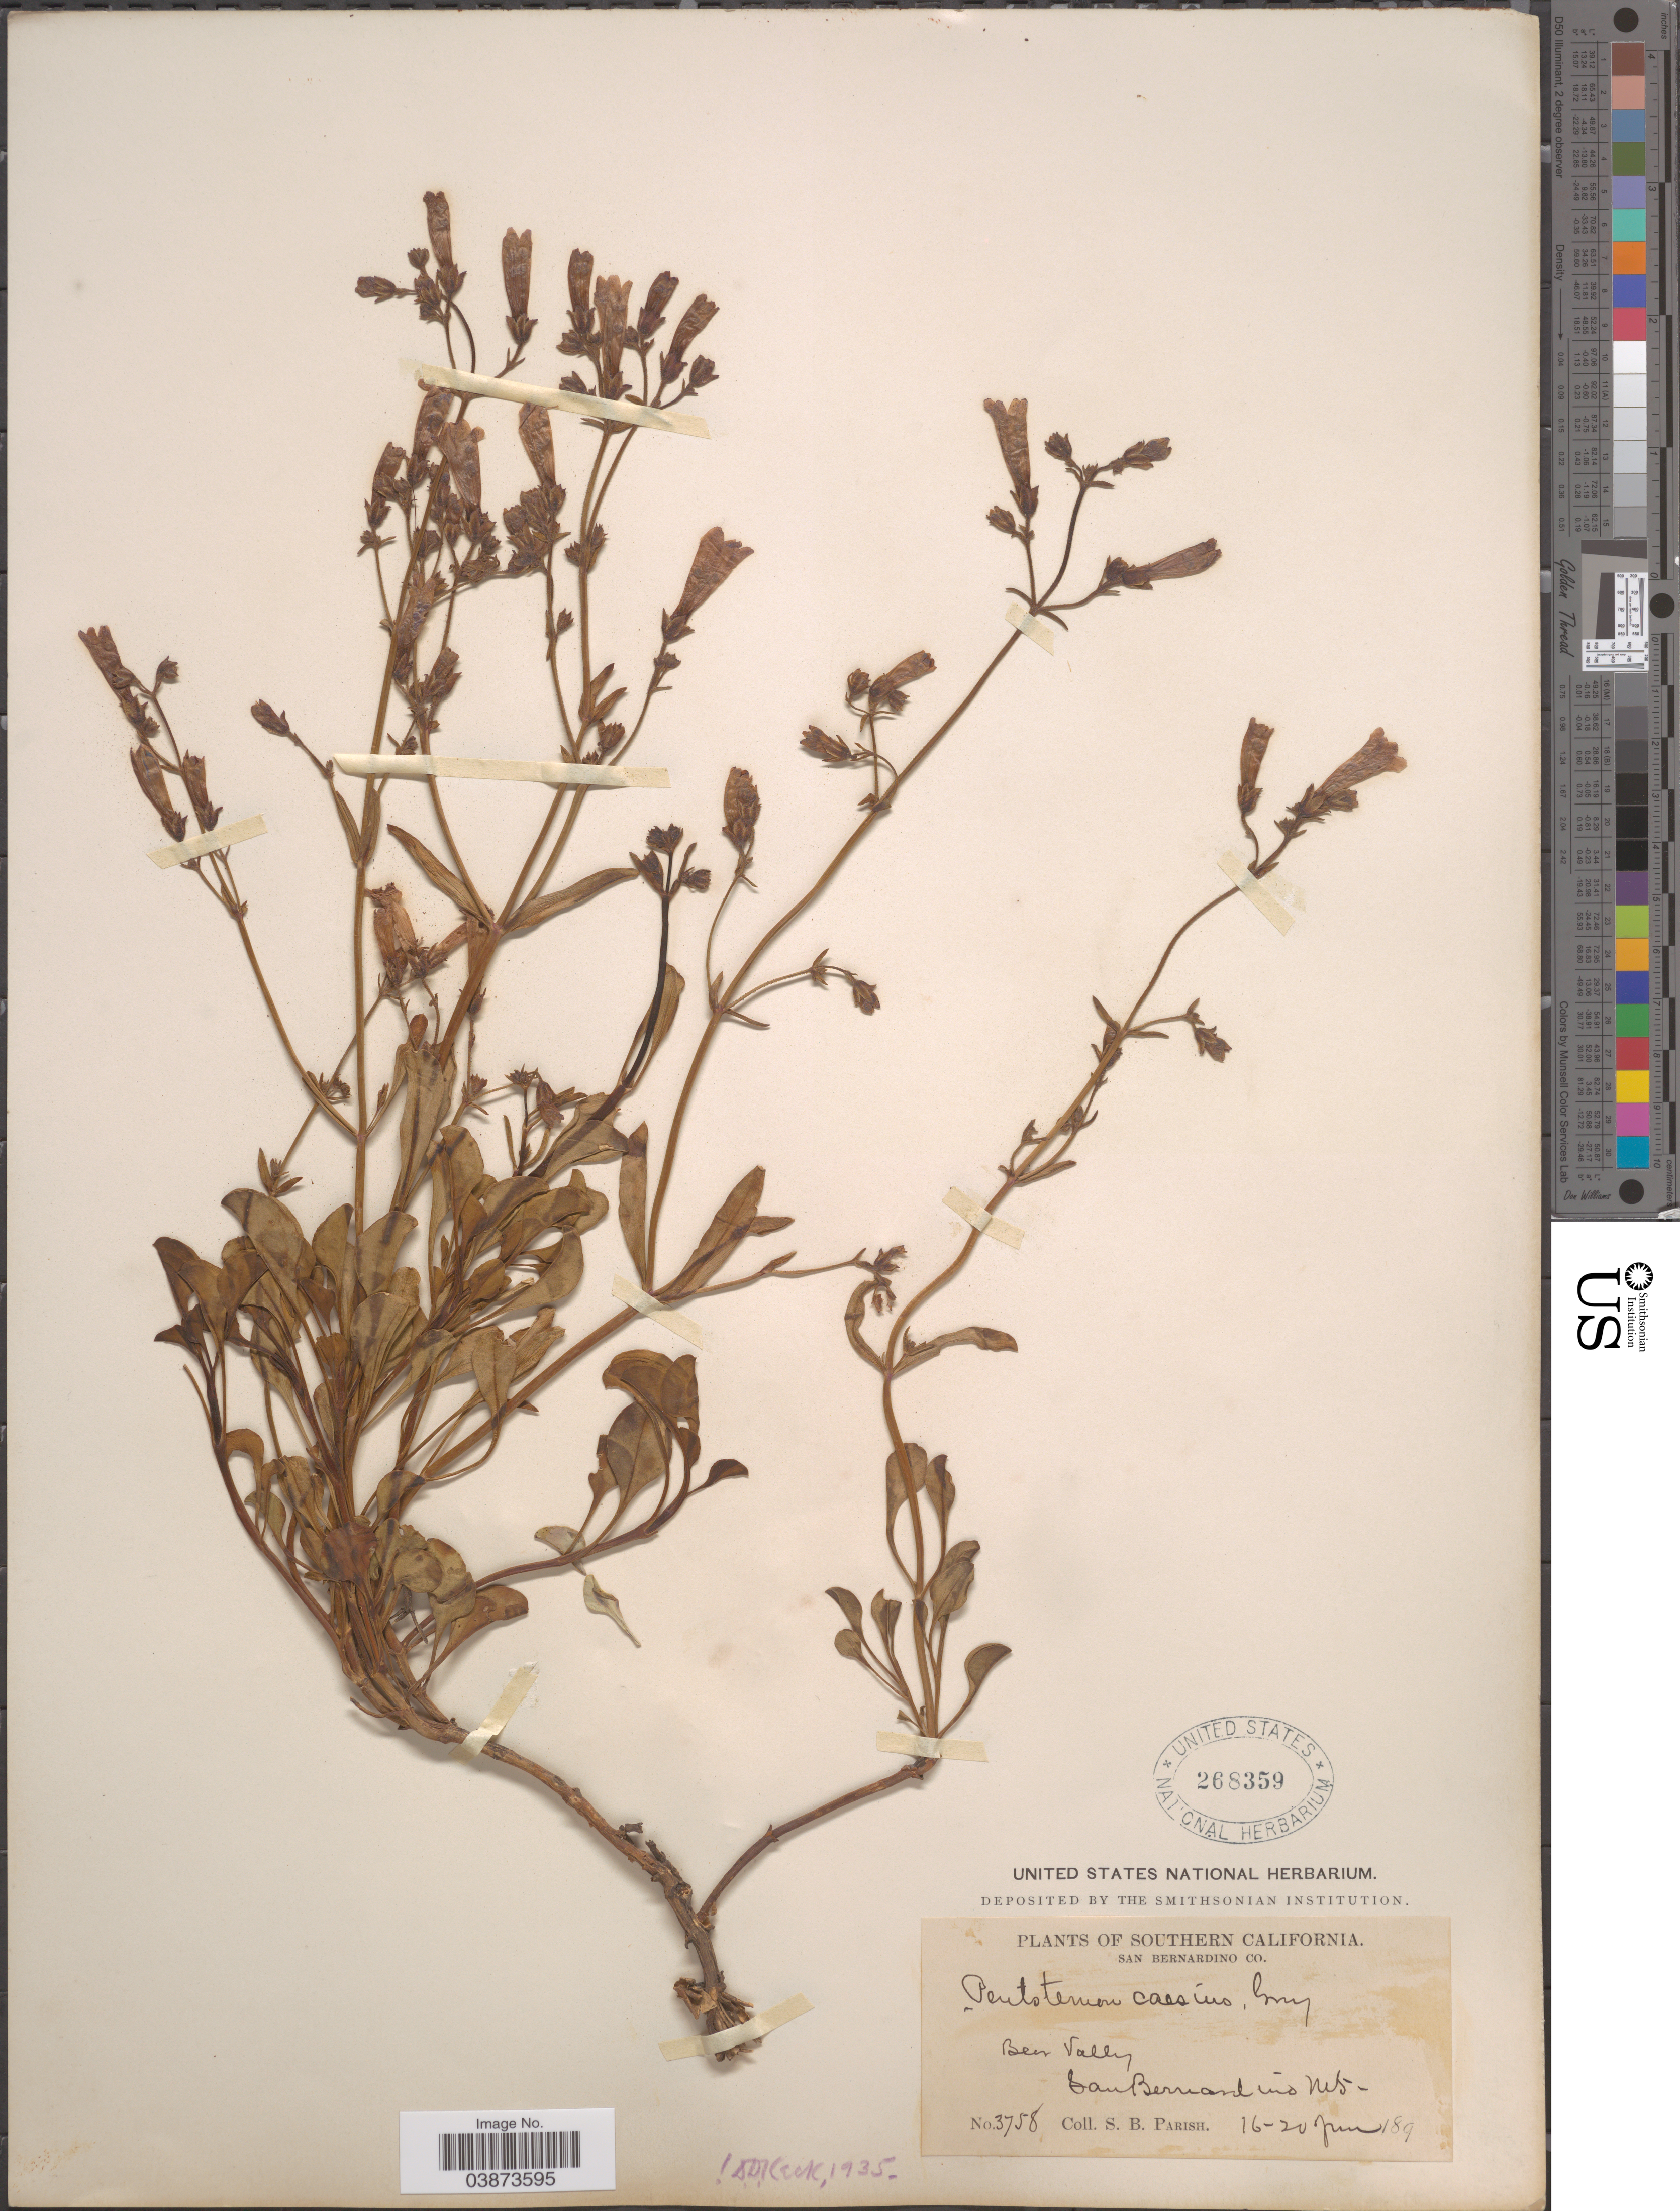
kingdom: Plantae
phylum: Tracheophyta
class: Magnoliopsida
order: Lamiales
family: Plantaginaceae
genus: Penstemon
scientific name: Penstemon caesius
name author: A. Gray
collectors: S. B. Parish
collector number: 3758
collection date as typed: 16-20 Jun 189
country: United States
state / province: California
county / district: San Bernardino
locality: Southern California. San Bernardino Co. Bear Valley. San Bernardino Mts.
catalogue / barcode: US 268359